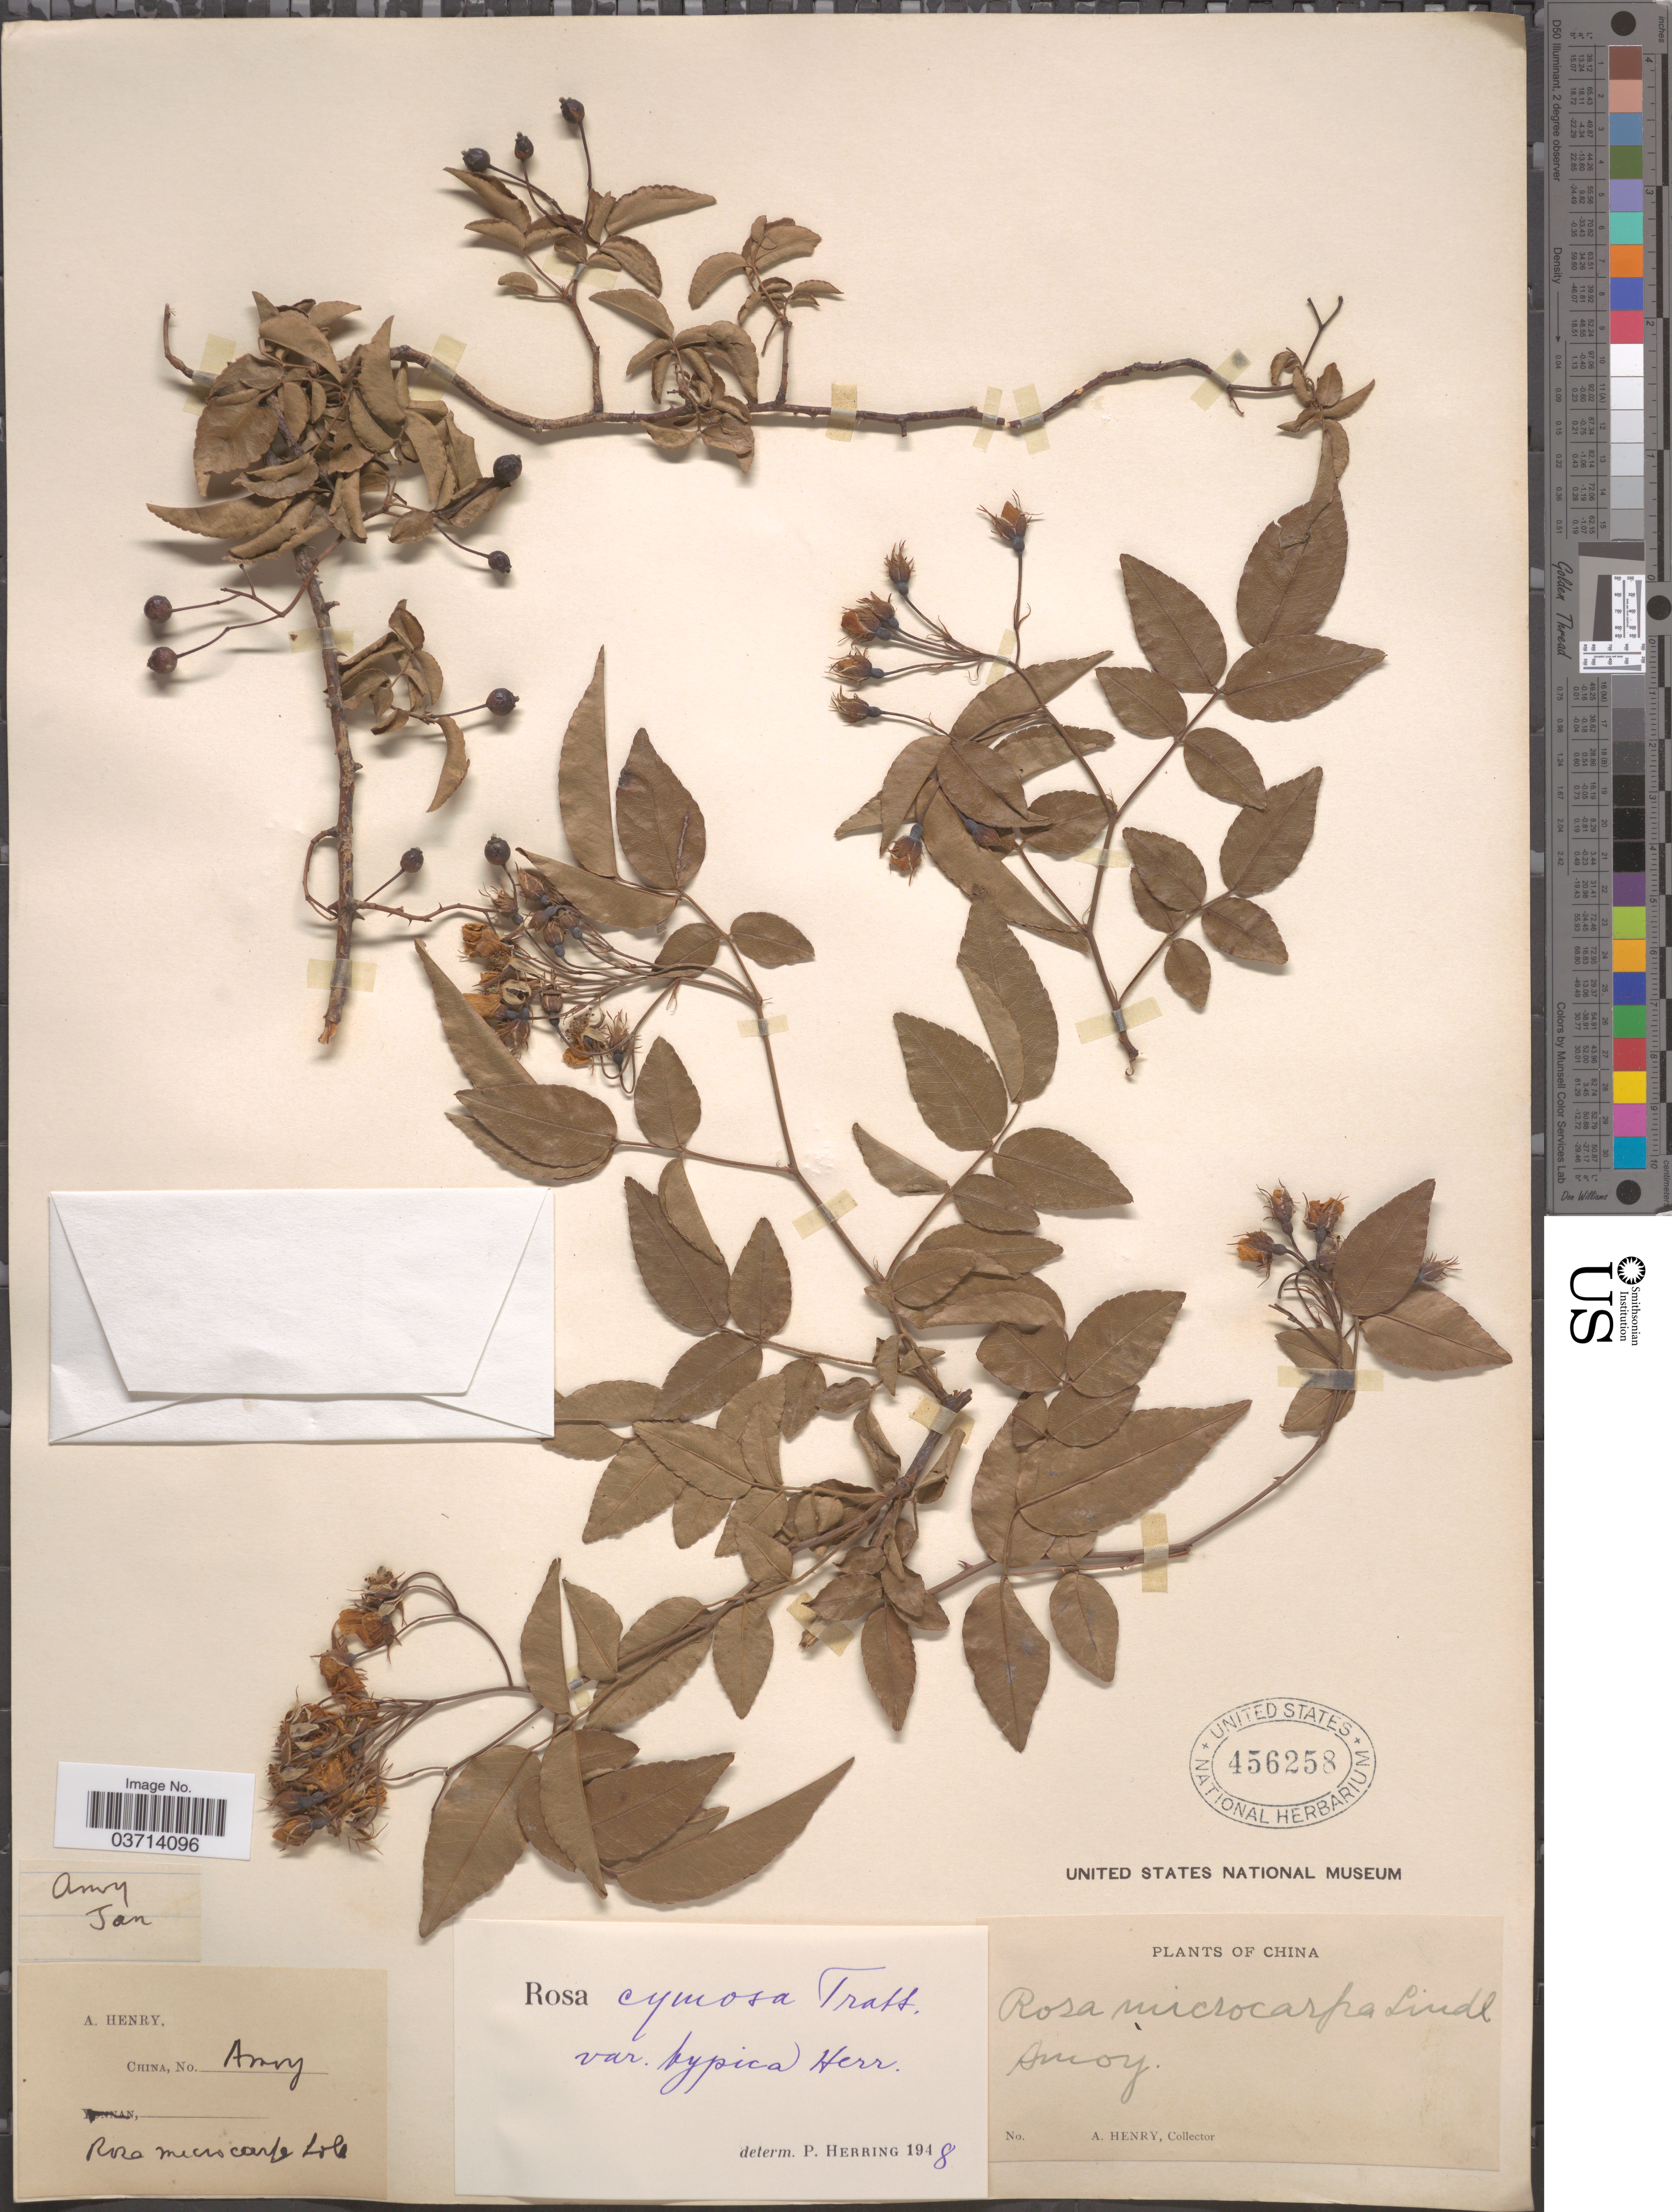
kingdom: Plantae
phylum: Tracheophyta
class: Magnoliopsida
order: Rosales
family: Rosaceae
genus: Rosa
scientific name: Rosa indica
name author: L.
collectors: A. Henry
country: China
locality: Amoy.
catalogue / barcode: US 456258